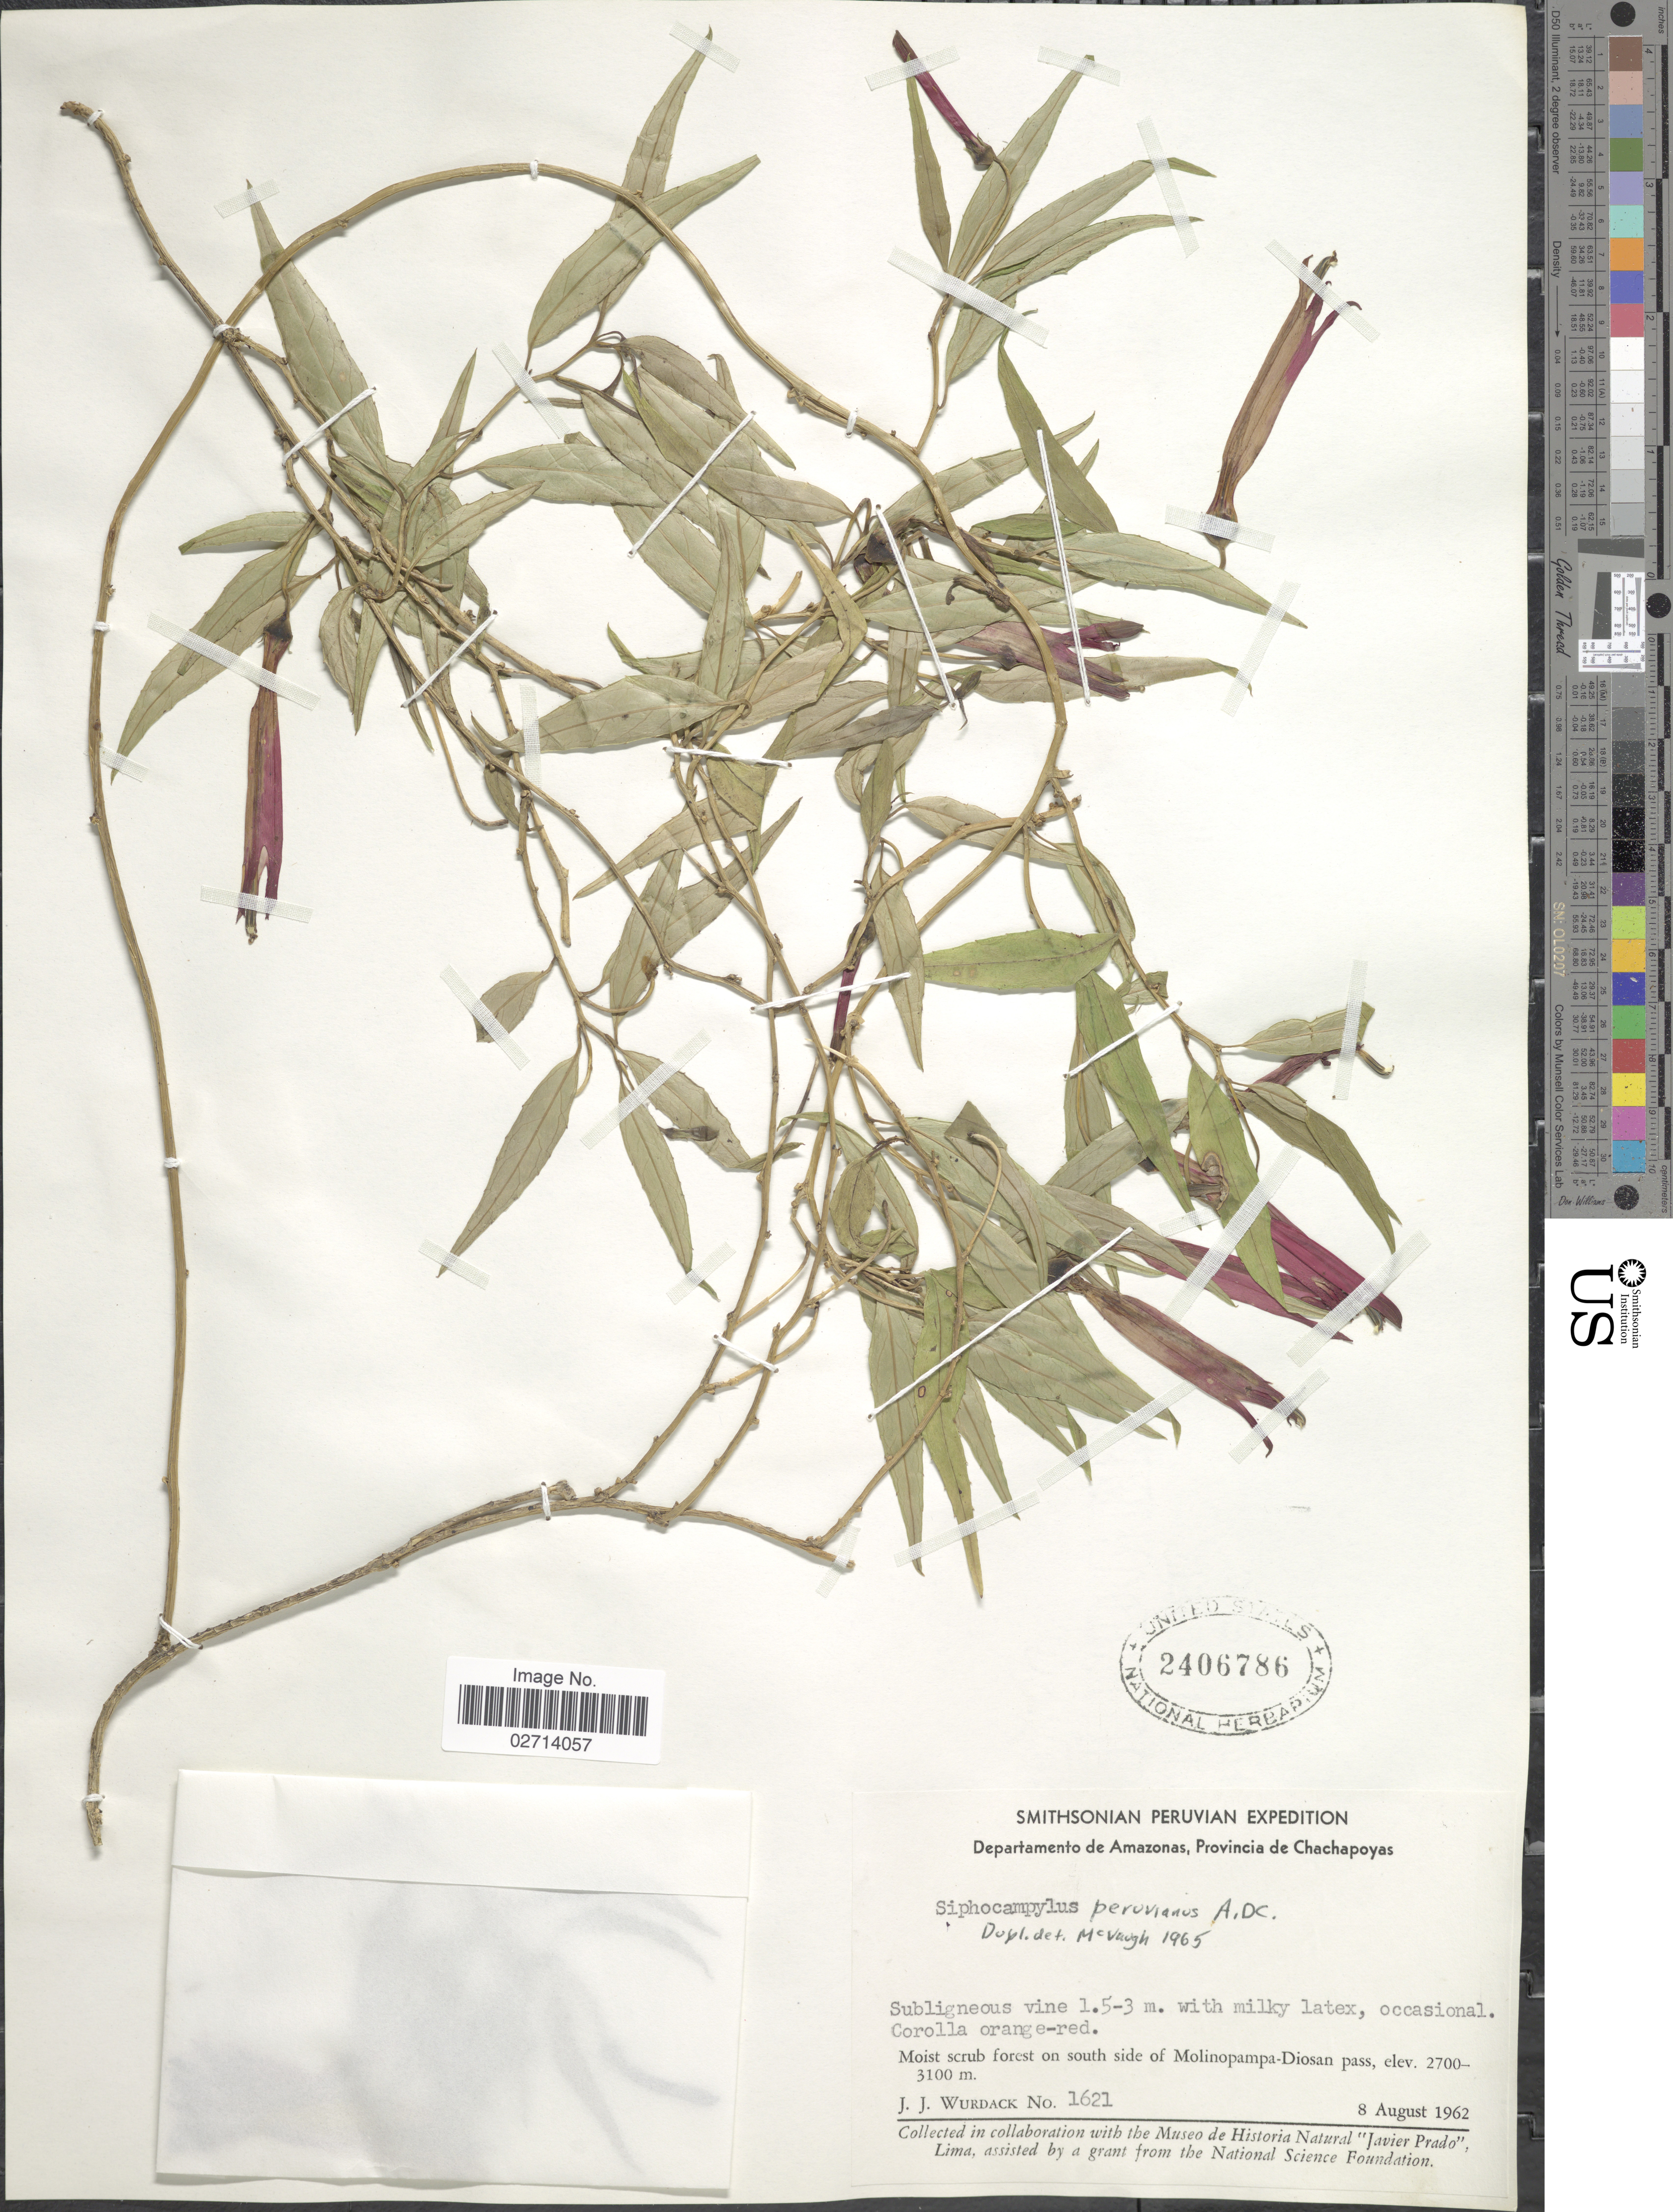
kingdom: Plantae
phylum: Tracheophyta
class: Magnoliopsida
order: Asterales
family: Campanulaceae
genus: Siphocampylus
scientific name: Siphocampylus peruvianus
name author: A. DC. in DC.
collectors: J. J. Wurdack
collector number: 1621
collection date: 1962-08-08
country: Peru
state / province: Amazonas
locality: Provincia de Chachapoyas. Moist scrub forest on south side of Molinopampa-Diosan pass.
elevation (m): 2700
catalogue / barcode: US 2406786